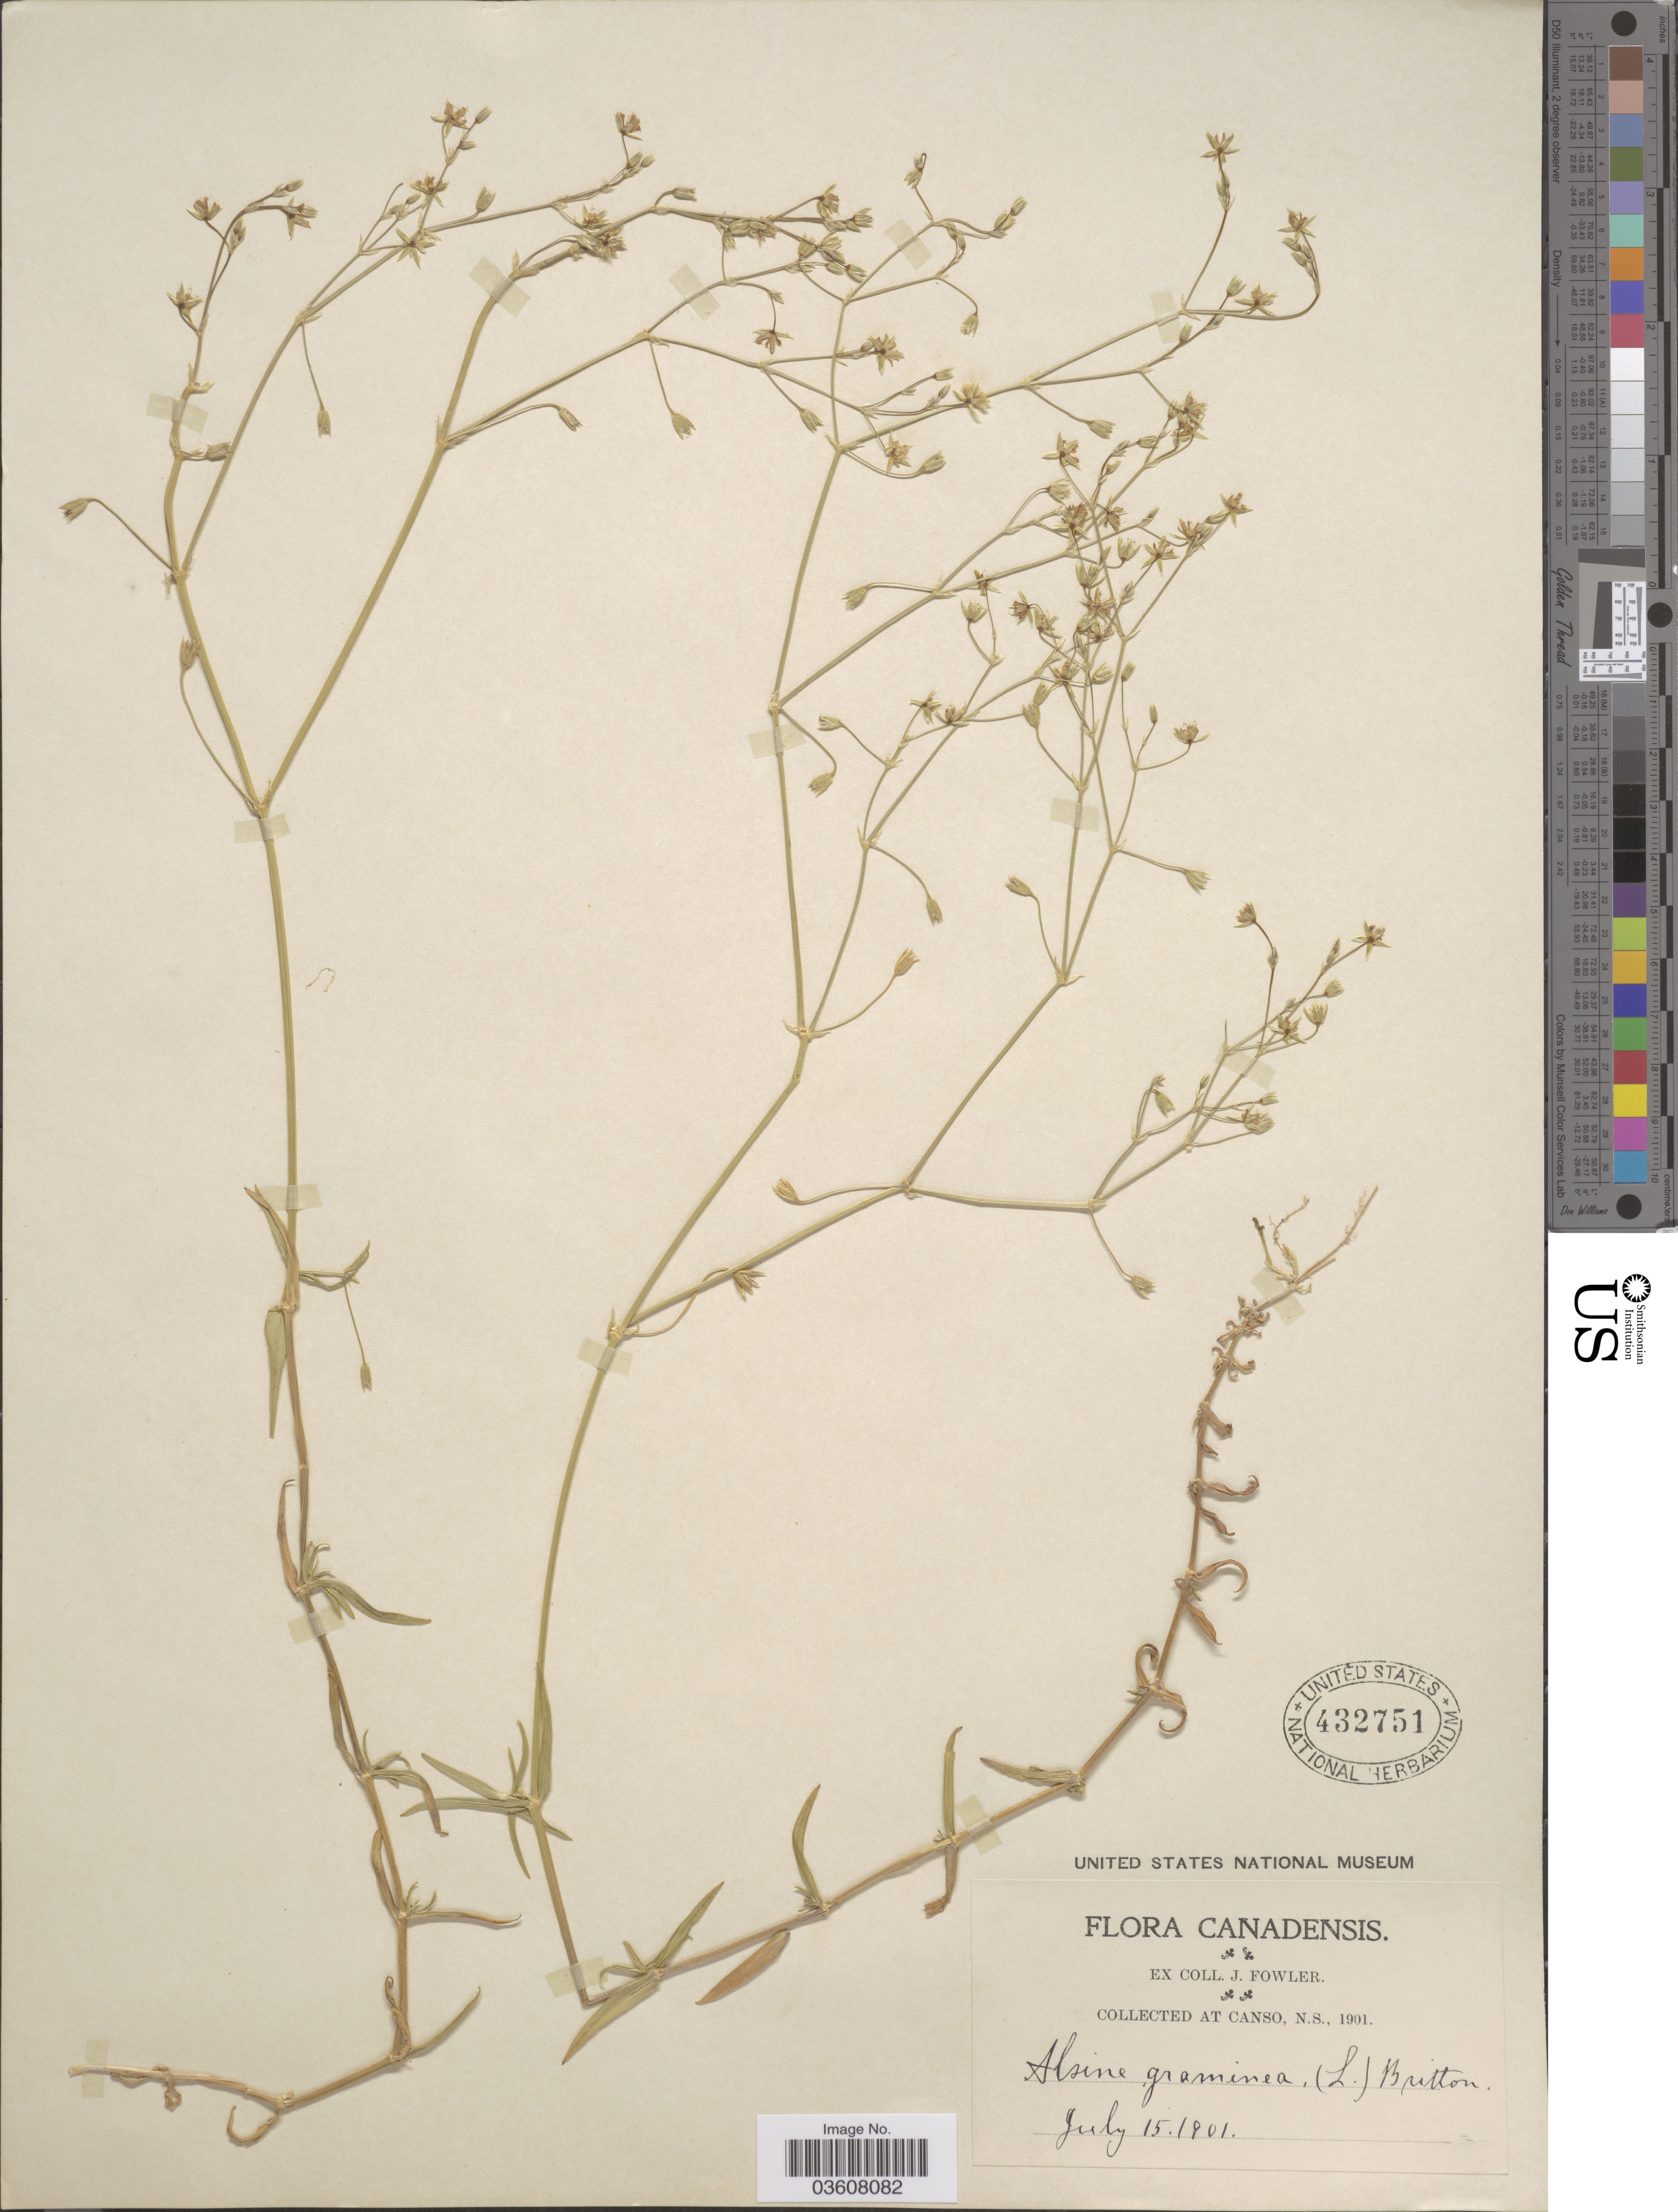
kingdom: Plantae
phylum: Tracheophyta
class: Magnoliopsida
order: Caryophyllales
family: Caryophyllaceae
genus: Stellaria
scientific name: Stellaria graminea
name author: L.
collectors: J. Fowler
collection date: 1901-07-15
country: Canada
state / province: Nova Scotia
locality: Canso.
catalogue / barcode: US 432751